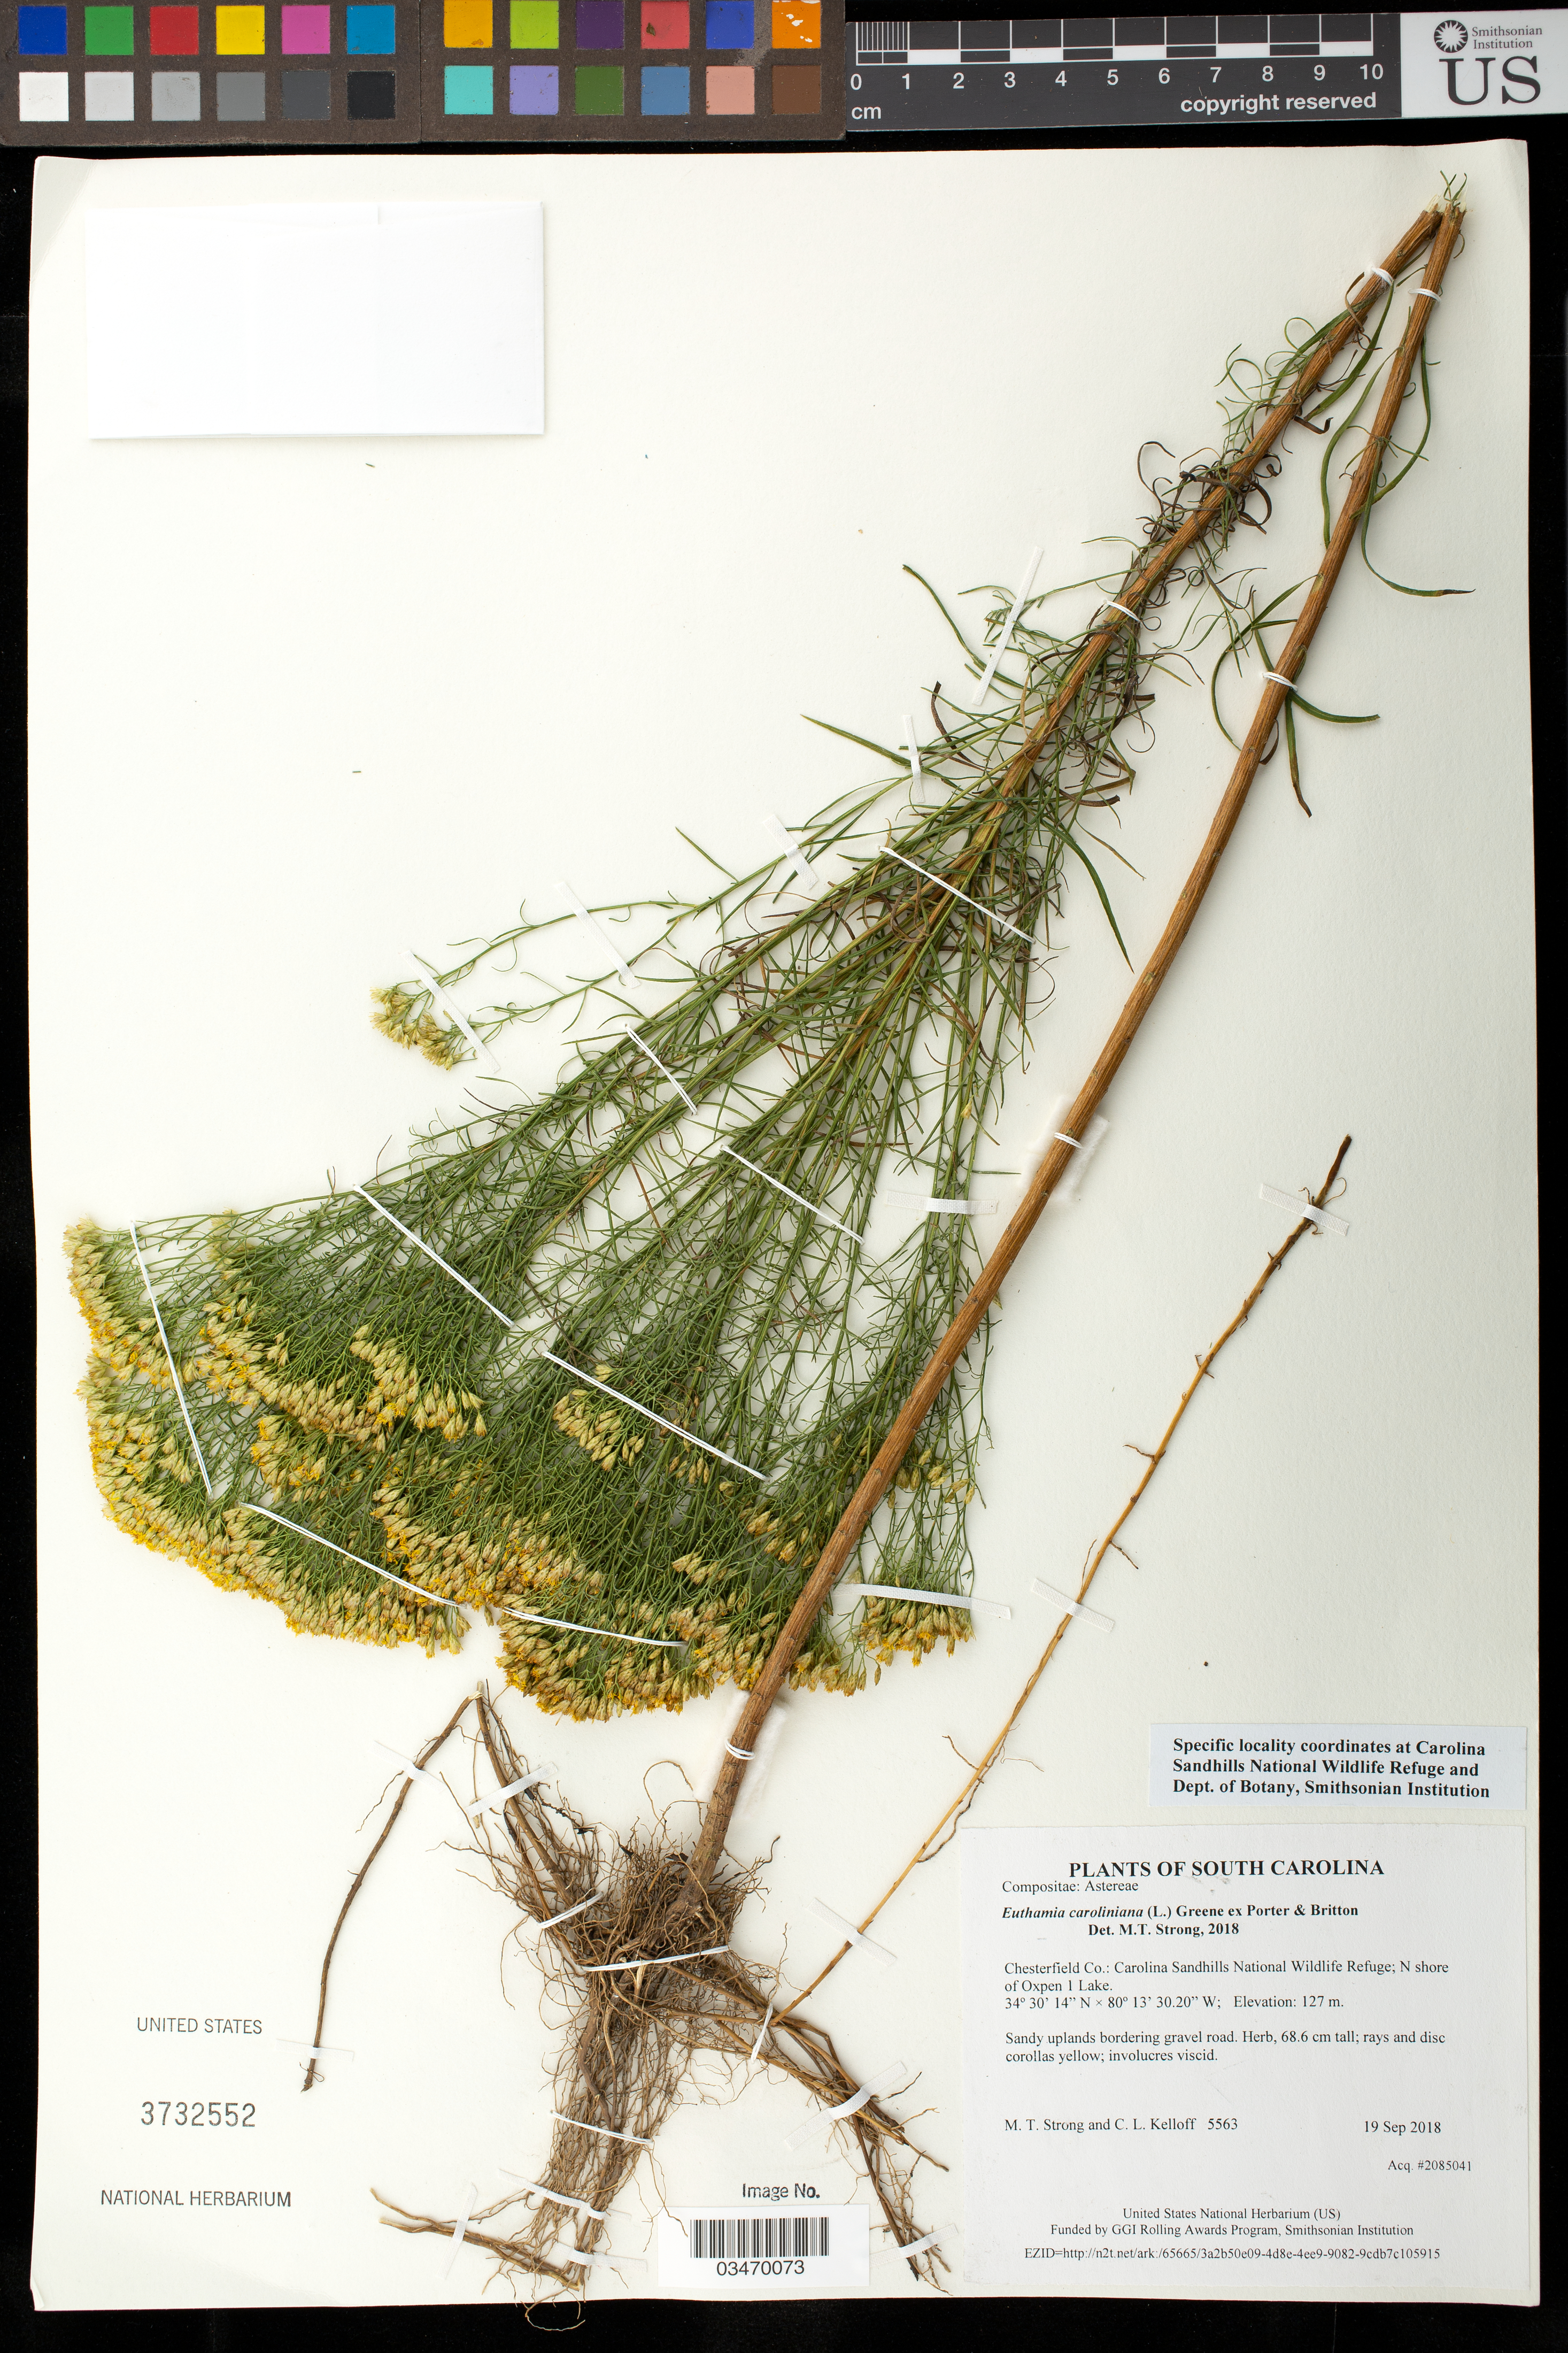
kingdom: Plantae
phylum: Tracheophyta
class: Magnoliopsida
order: Asterales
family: Asteraceae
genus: Euthamia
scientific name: Euthamia caroliniana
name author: (L.) Greene ex Porter & Britton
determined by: Strong, M. T., (US), Smithsonian Institution - National Museum of Natural History (UNITED STATES)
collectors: M. T. Strong & C. L. Kelloff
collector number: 5563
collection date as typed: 19 Sep 2018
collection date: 2018-09-19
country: United States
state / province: South Carolina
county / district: Chesterfield Co.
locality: Carolina Sandhills National Wildlife Refuge; N shore of Oxpen 1 Lake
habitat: Sandy uplands bordering gravel road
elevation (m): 127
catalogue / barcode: US 3732552